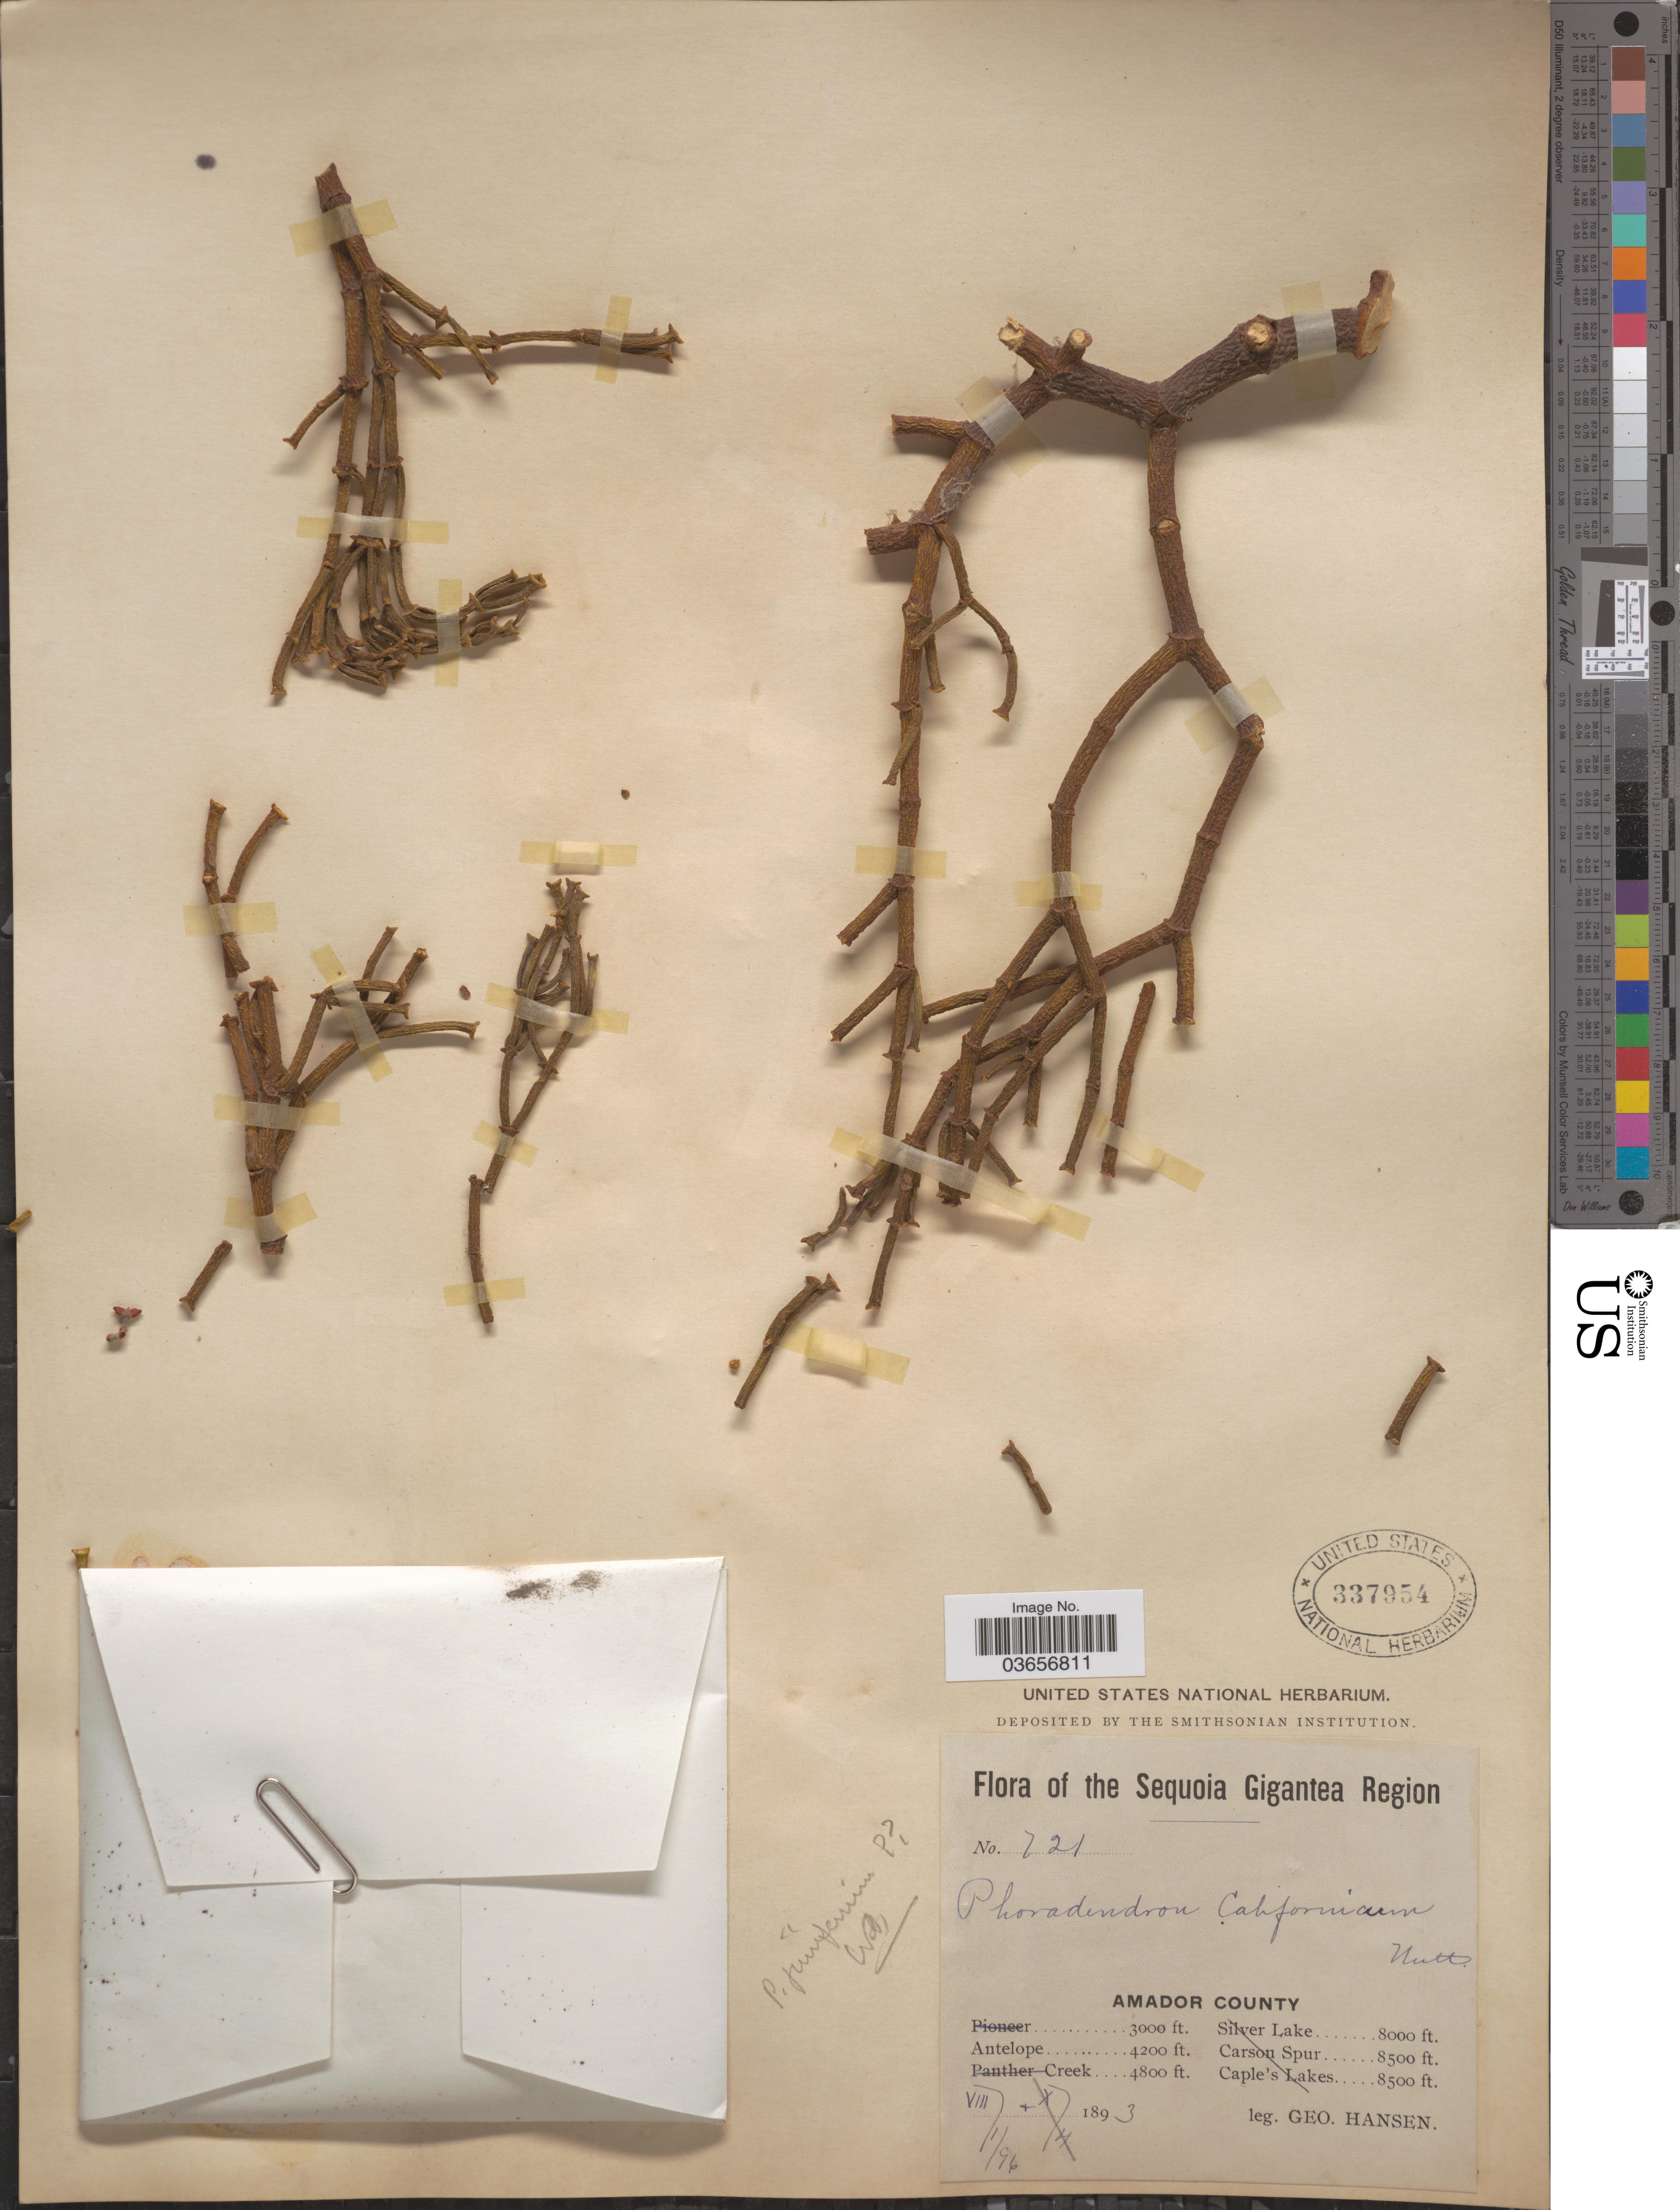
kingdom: Plantae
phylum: Tracheophyta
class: Magnoliopsida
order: Santalales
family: Viscaceae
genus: Phoradendron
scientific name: Phoradendron juniperinum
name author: Engelm. ex A. Gray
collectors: G. Hansen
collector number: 721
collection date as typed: Transcribed d/m/y: 1/8/96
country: United States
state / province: California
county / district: Amador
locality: Sequoia Gigantea Region. Amador County. Antelope.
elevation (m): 1280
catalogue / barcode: US 337954